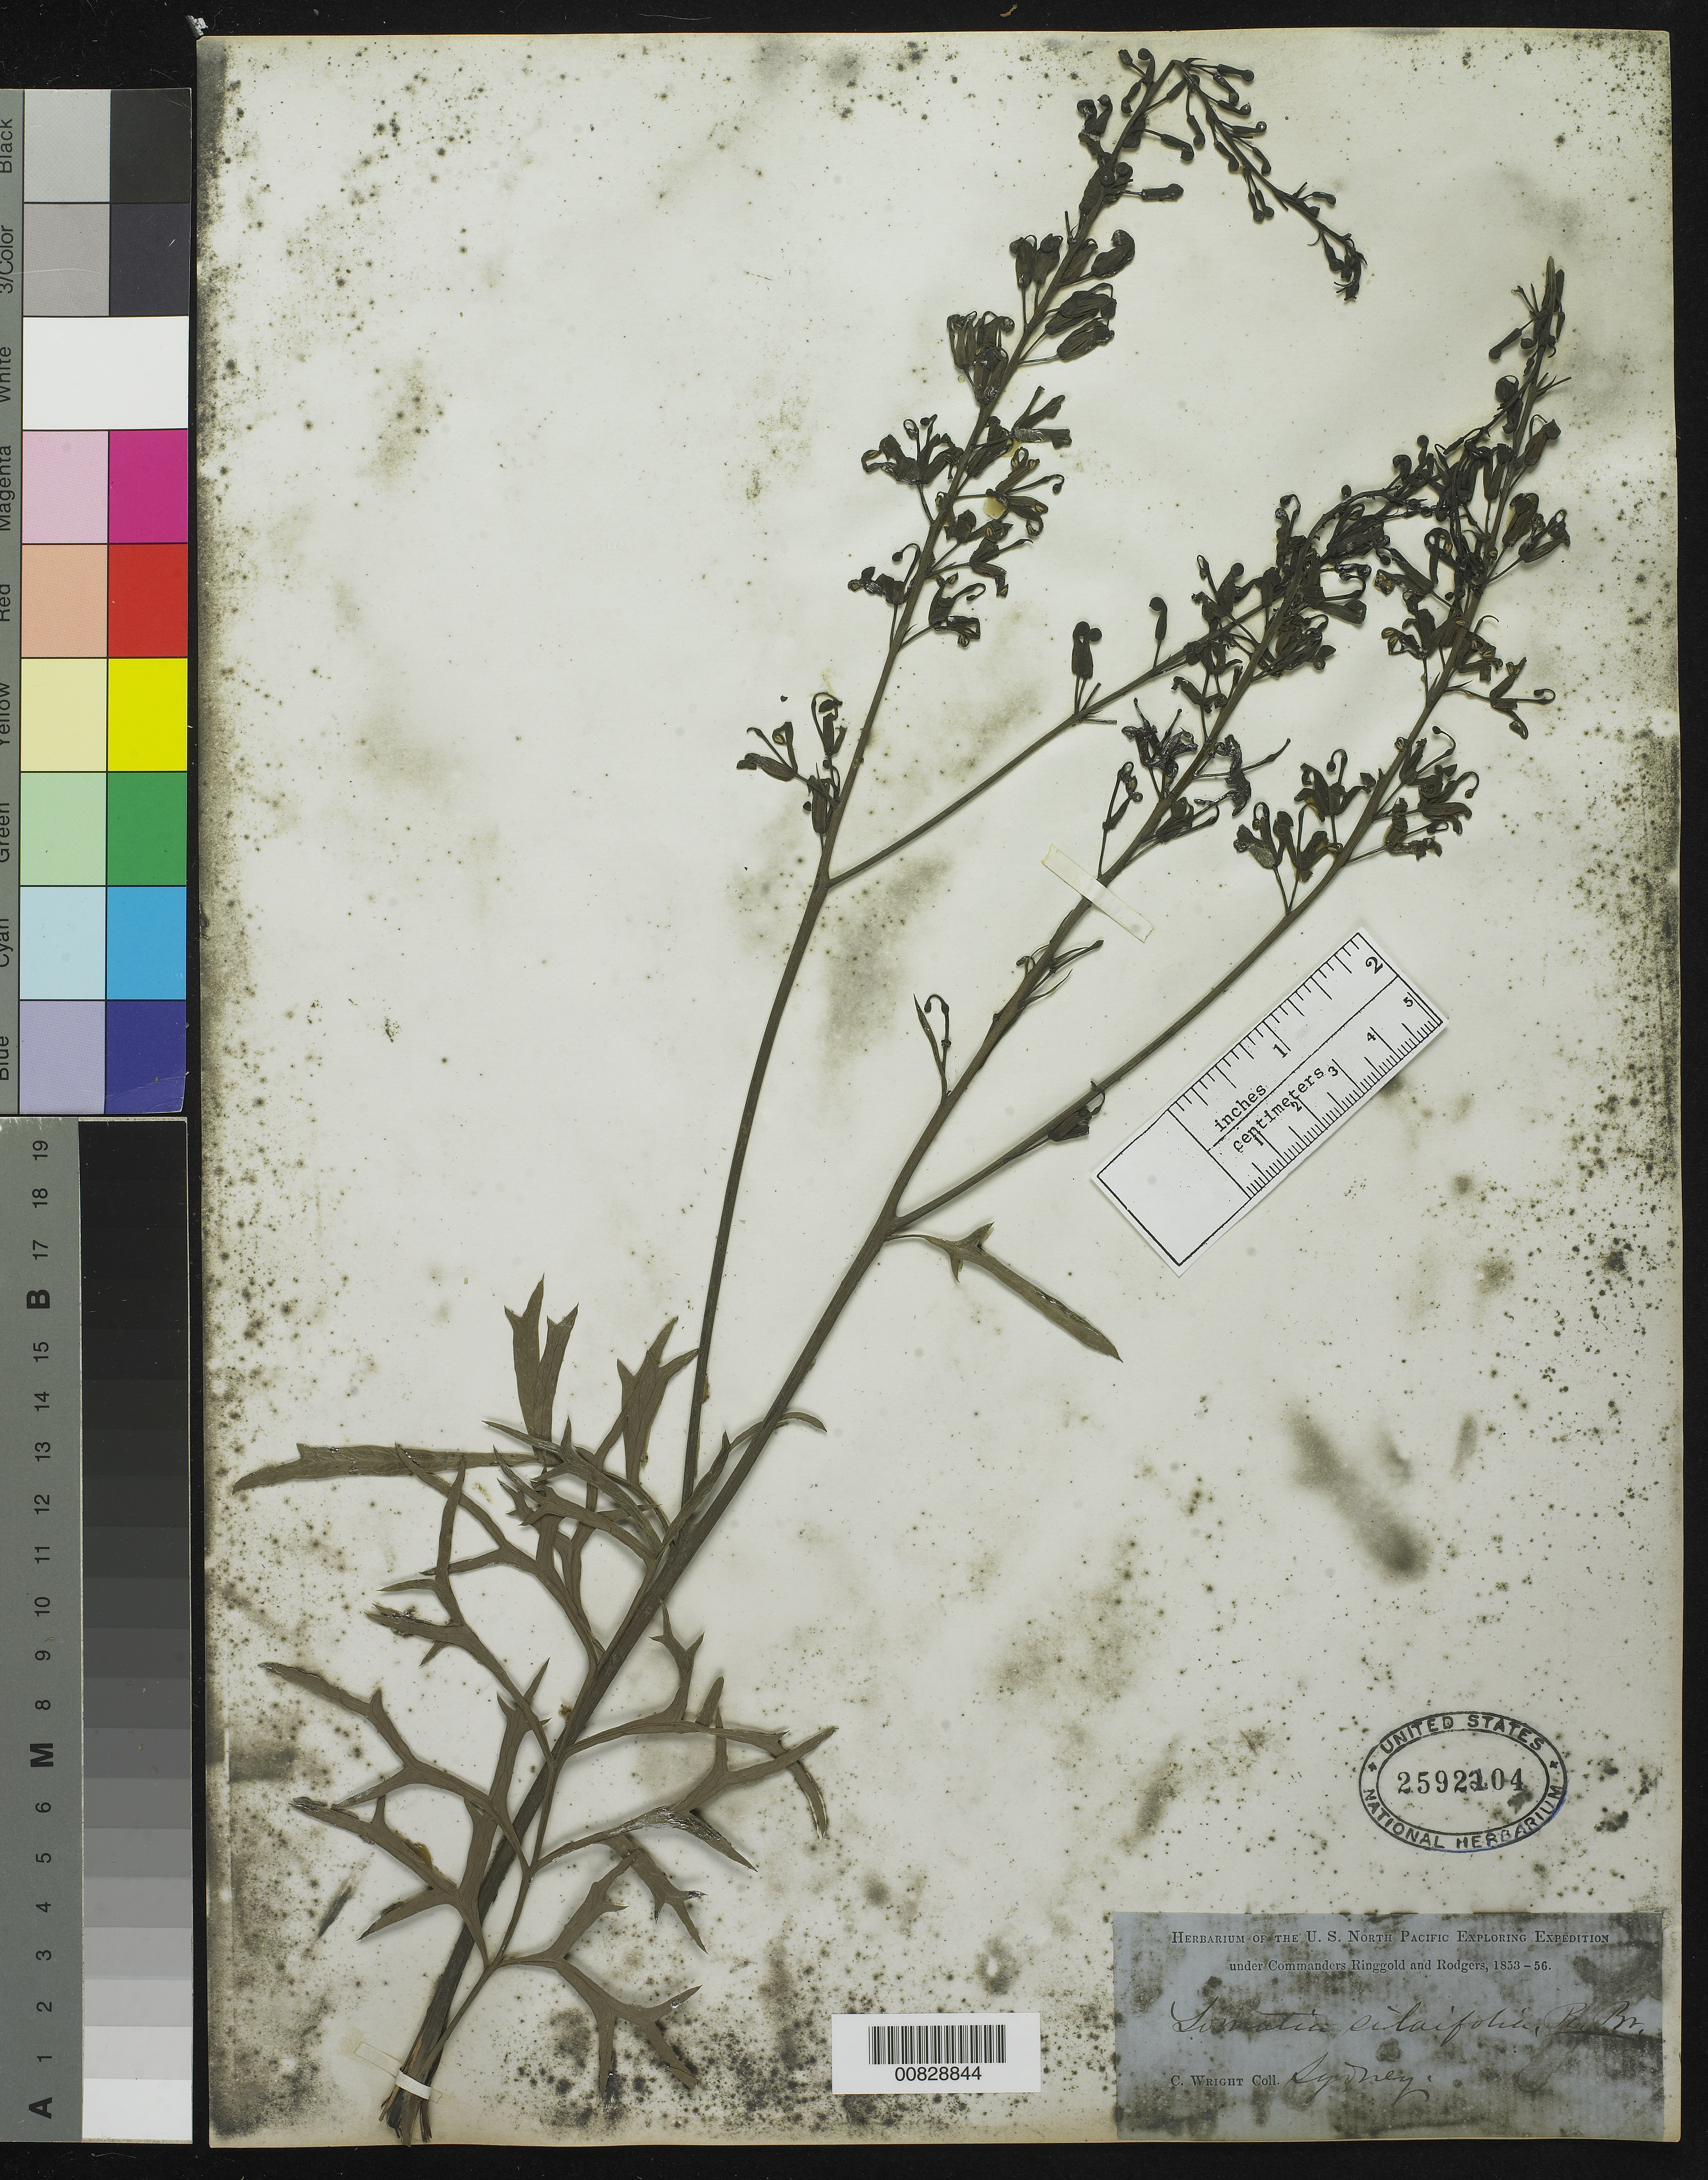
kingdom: Plantae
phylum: Tracheophyta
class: Magnoliopsida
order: Proteales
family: Proteaceae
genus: Lomatia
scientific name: Lomatia silaifolia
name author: (Sm.) R. Br.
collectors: C. Wright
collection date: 1853/1856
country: Australia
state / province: New South Wales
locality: Sydney.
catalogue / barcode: US 2592204